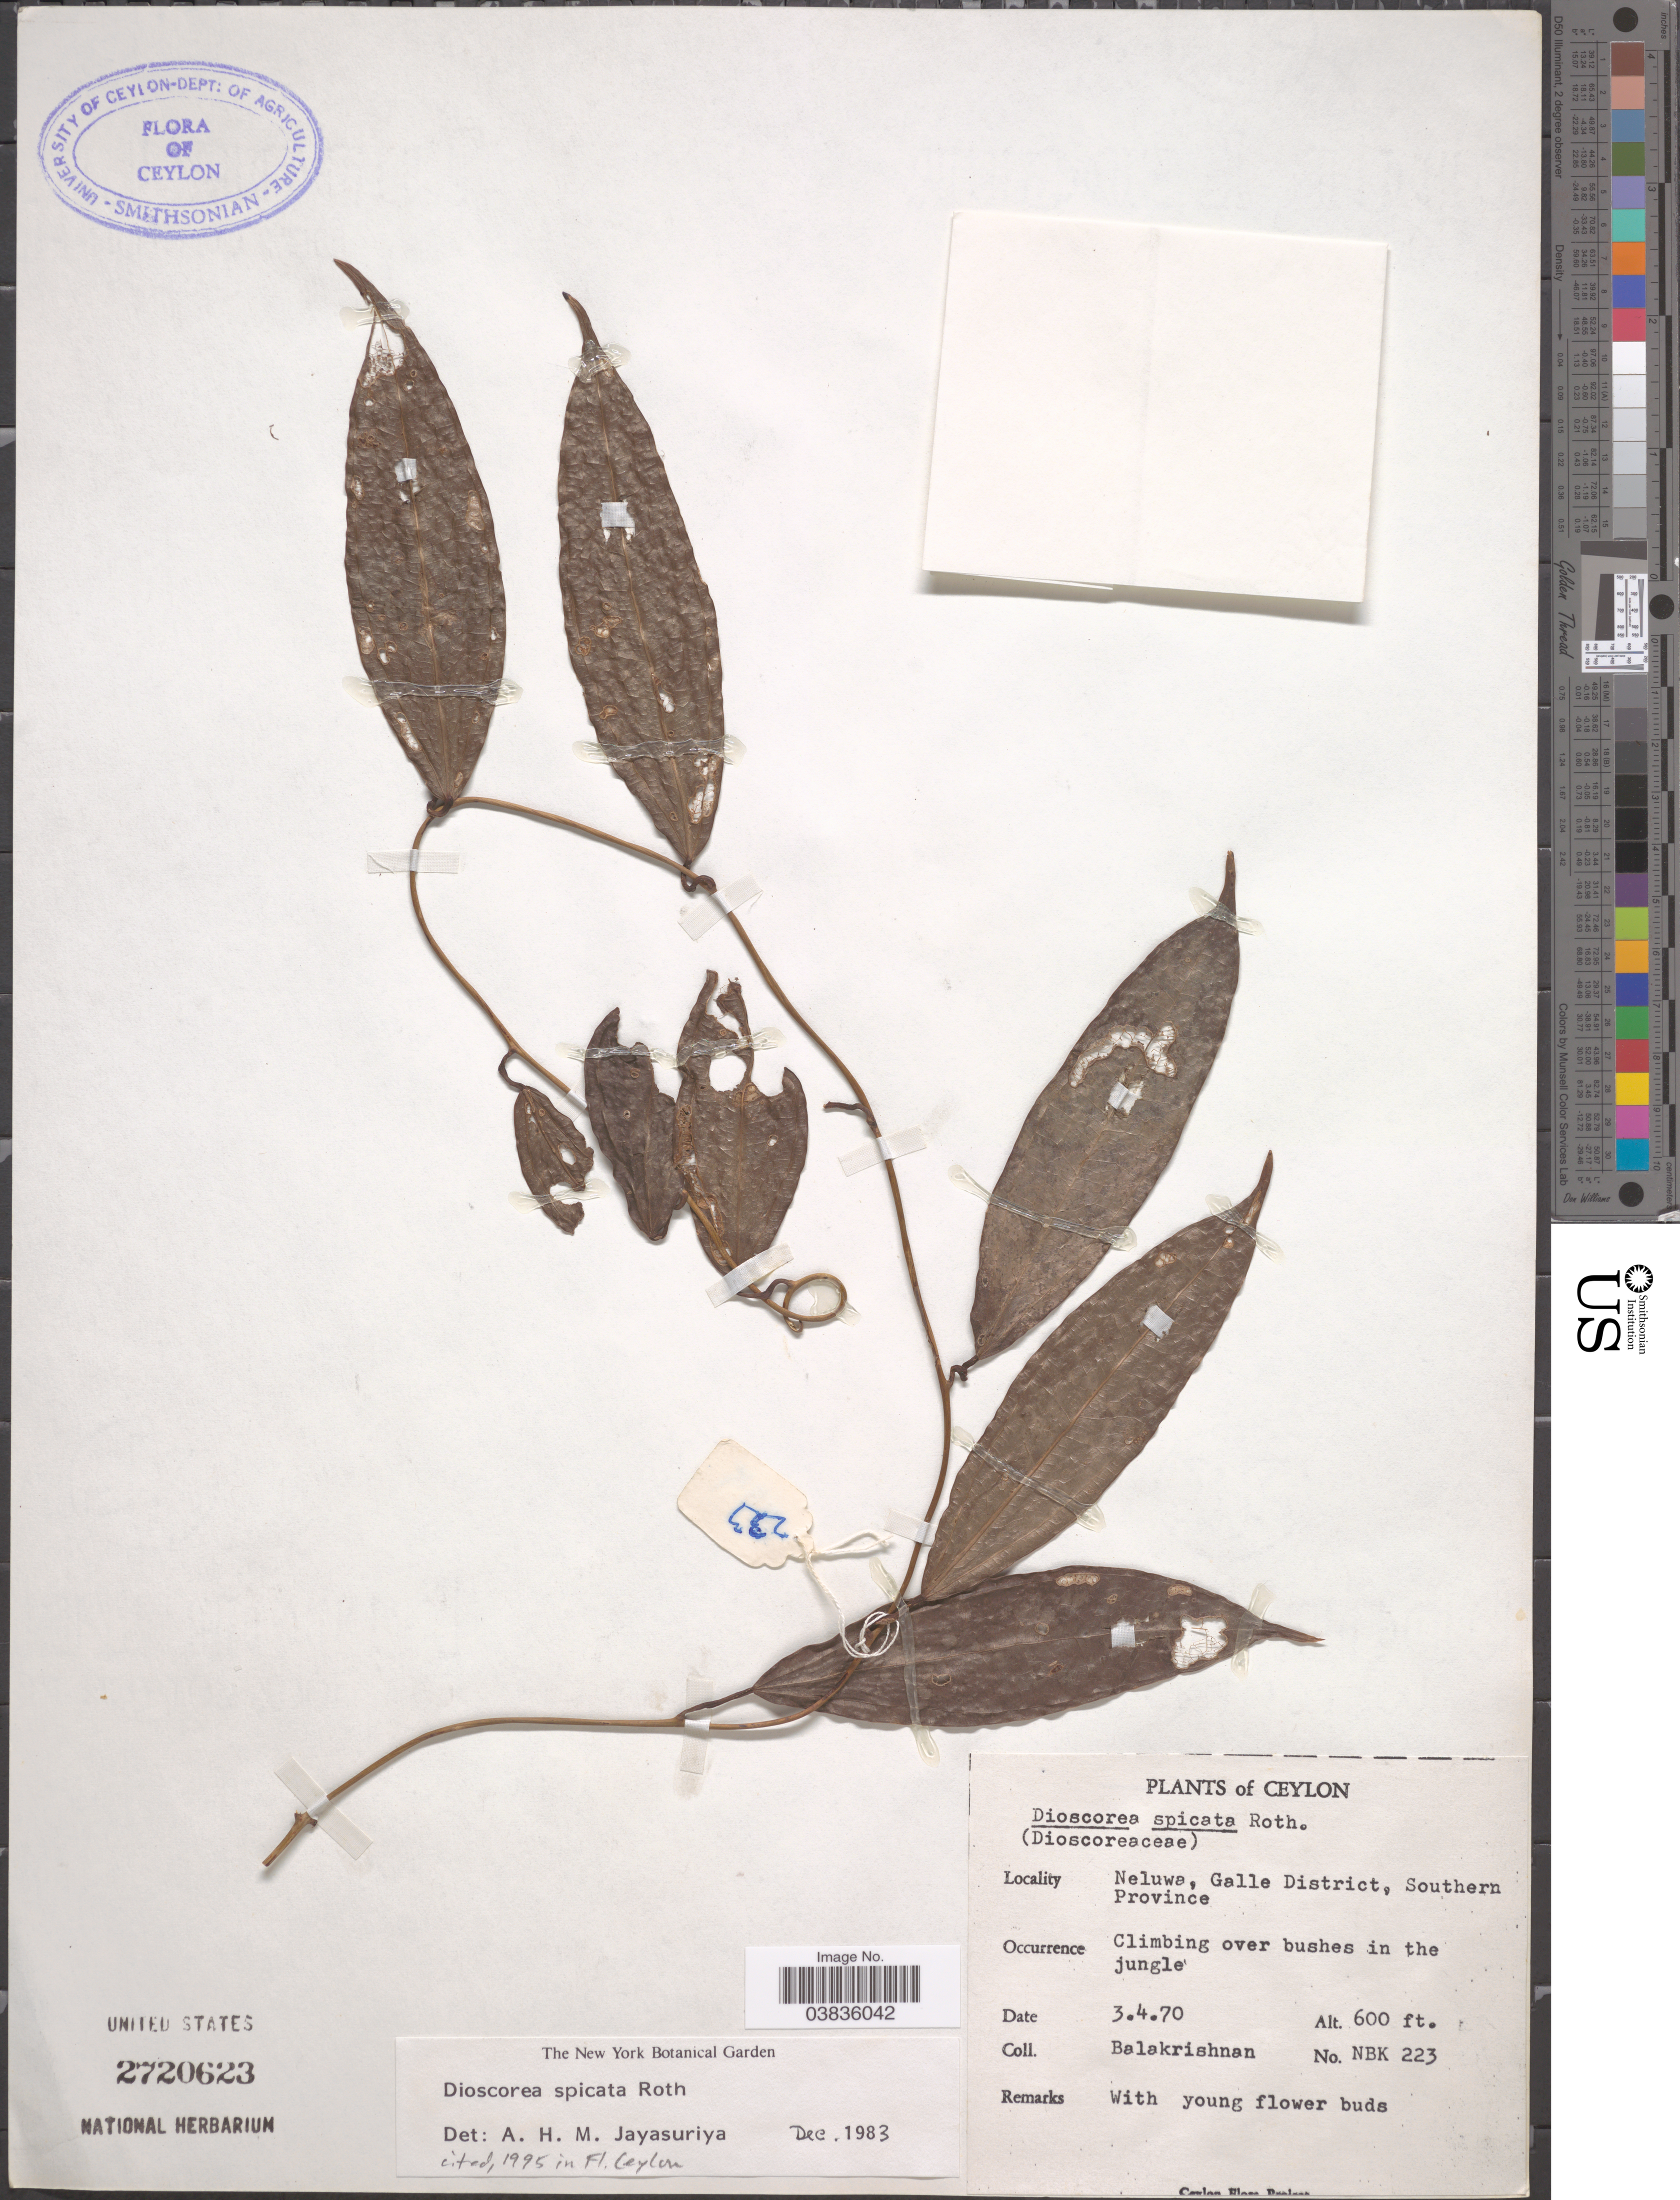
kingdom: Plantae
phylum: Tracheophyta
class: Liliopsida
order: Dioscoreales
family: Dioscoreaceae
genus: Dioscorea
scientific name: Dioscorea spicata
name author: Roth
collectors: N. Balakrishnan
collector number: NBK 223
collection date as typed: Transcribed d/m/y: 3/4/70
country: Sri Lanka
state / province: Southern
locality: Ceylon. Neluwa, Galle District, Southern Province.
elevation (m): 183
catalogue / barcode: US 2720623